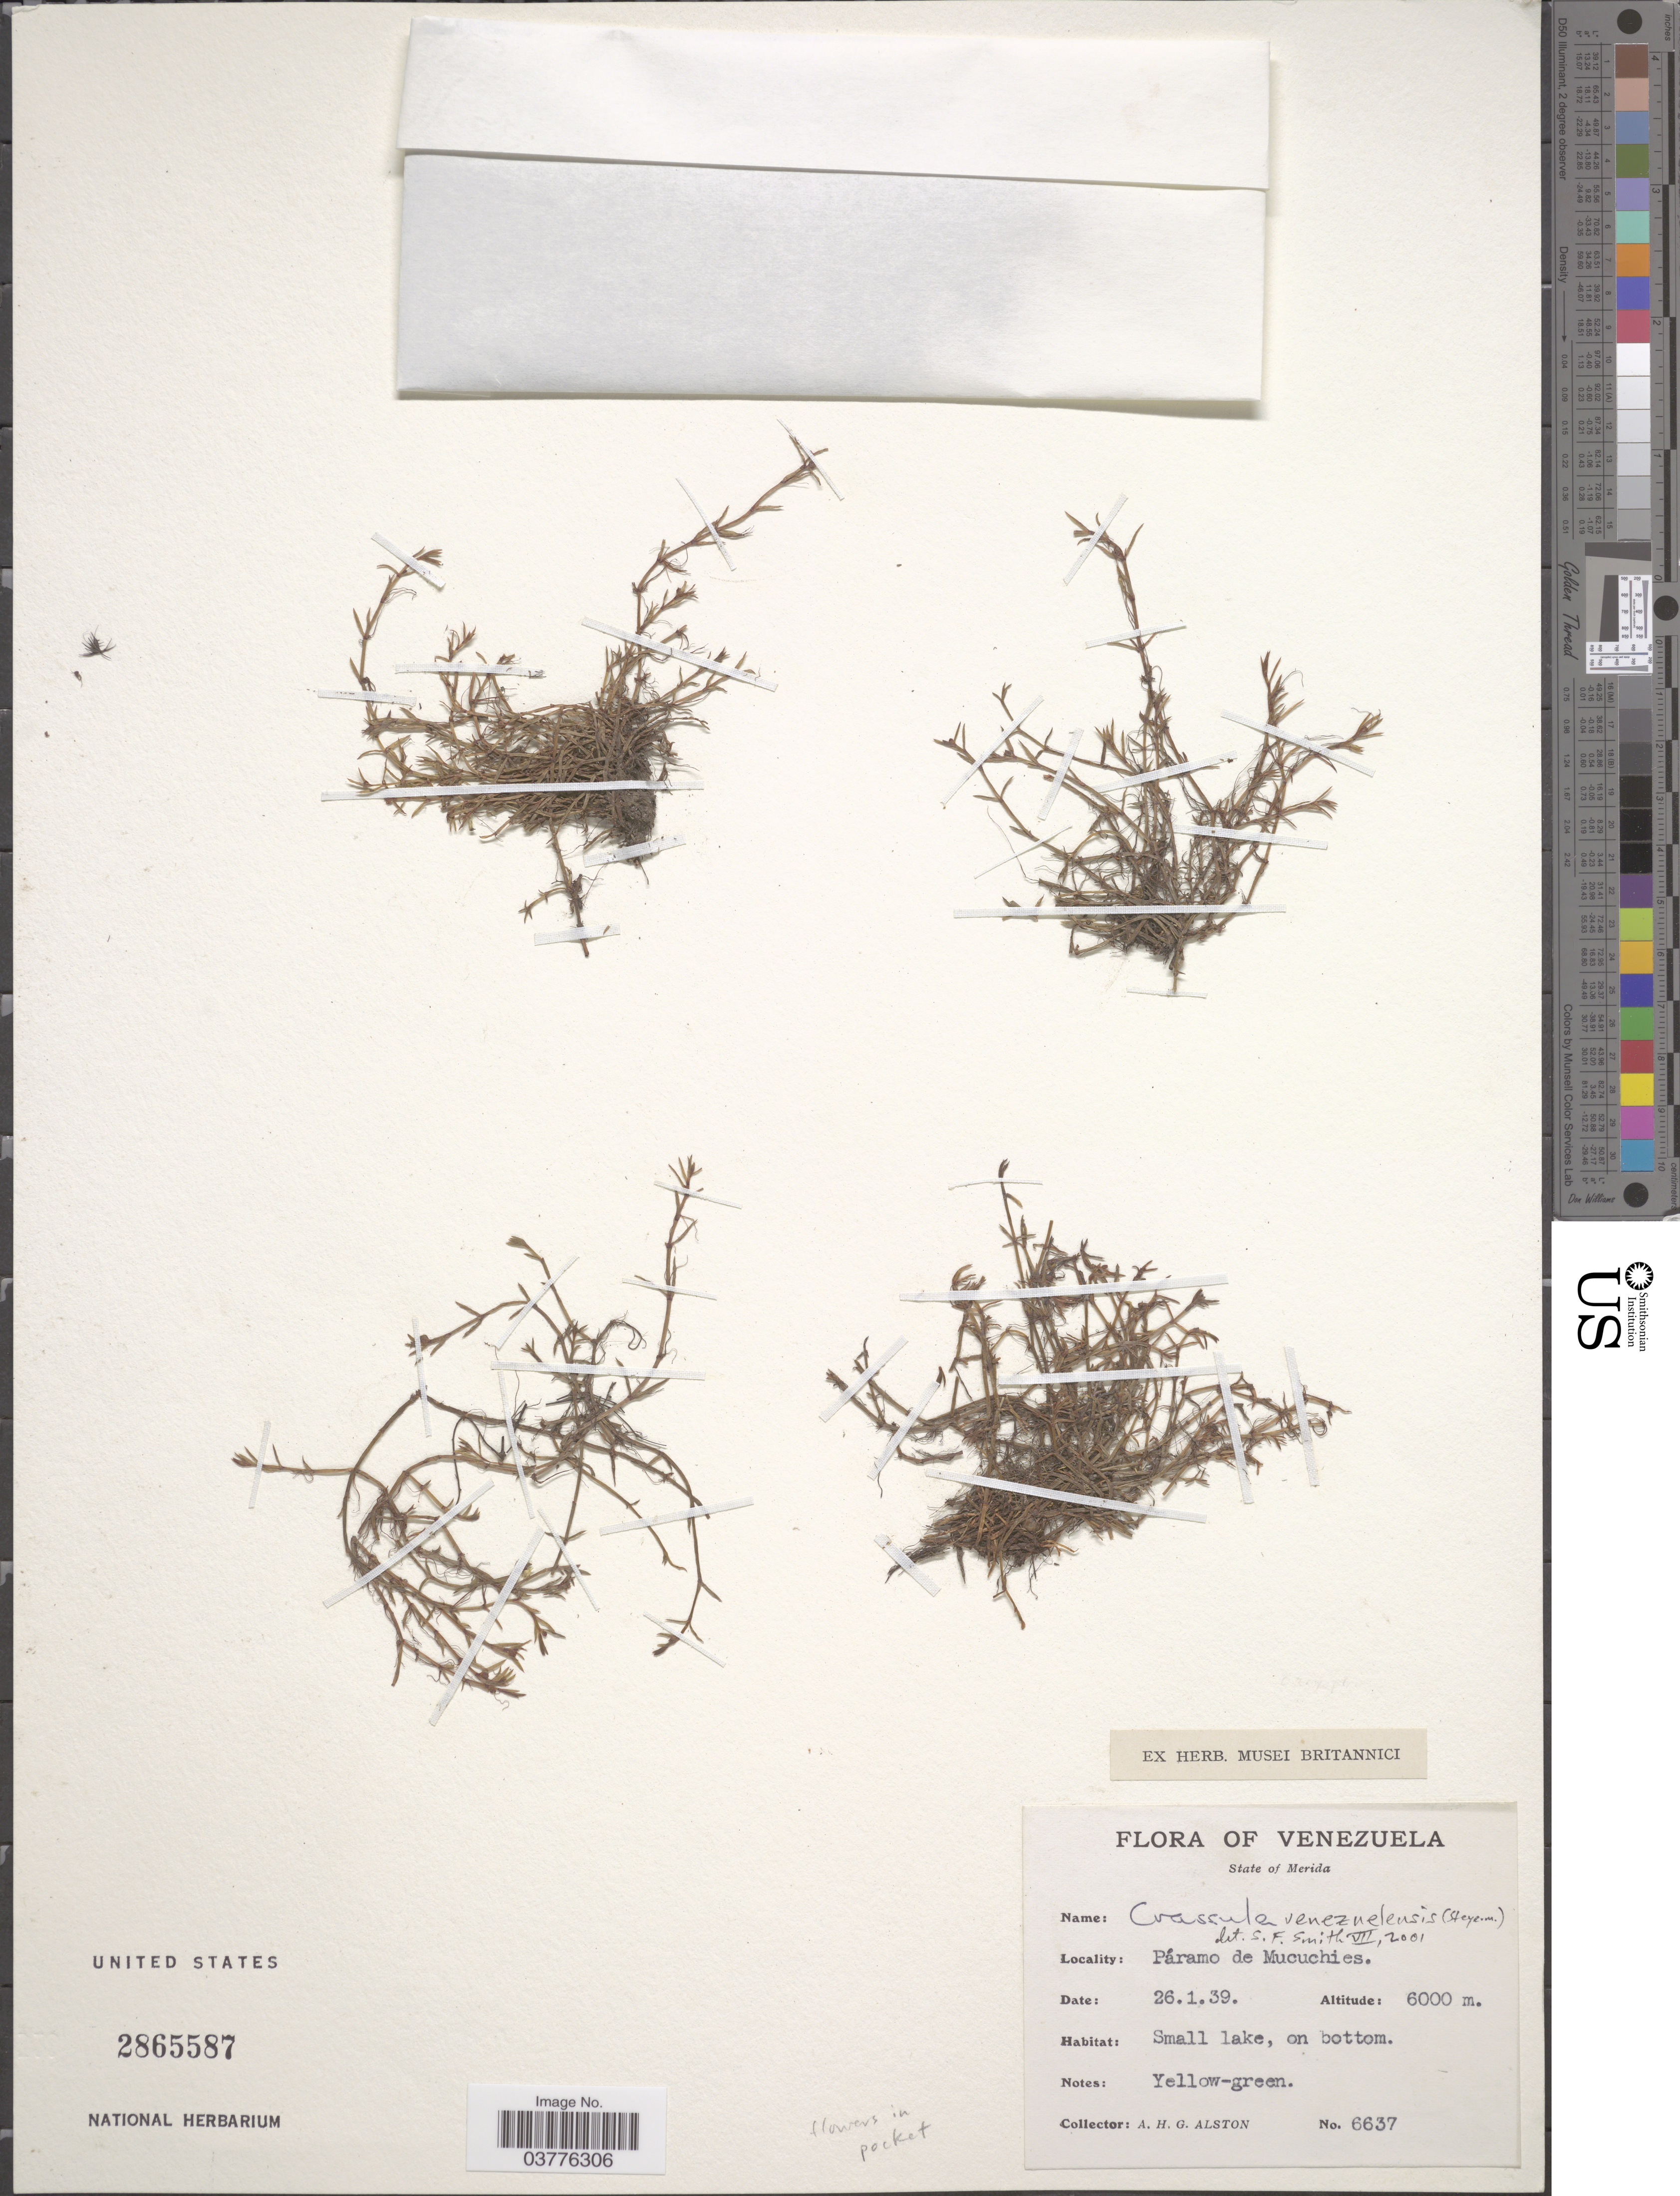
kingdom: Plantae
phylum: Tracheophyta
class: Magnoliopsida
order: Saxifragales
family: Crassulaceae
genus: Crassula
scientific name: Crassula venezuelensis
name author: (Steyerm.) M. Bywater & Wickens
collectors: A. H. Alston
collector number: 6637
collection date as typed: Transcribed d/m/y: 26/1/39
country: Venezuela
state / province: Merida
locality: Páramo de Mucuchies.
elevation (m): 6000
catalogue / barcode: US 2865587